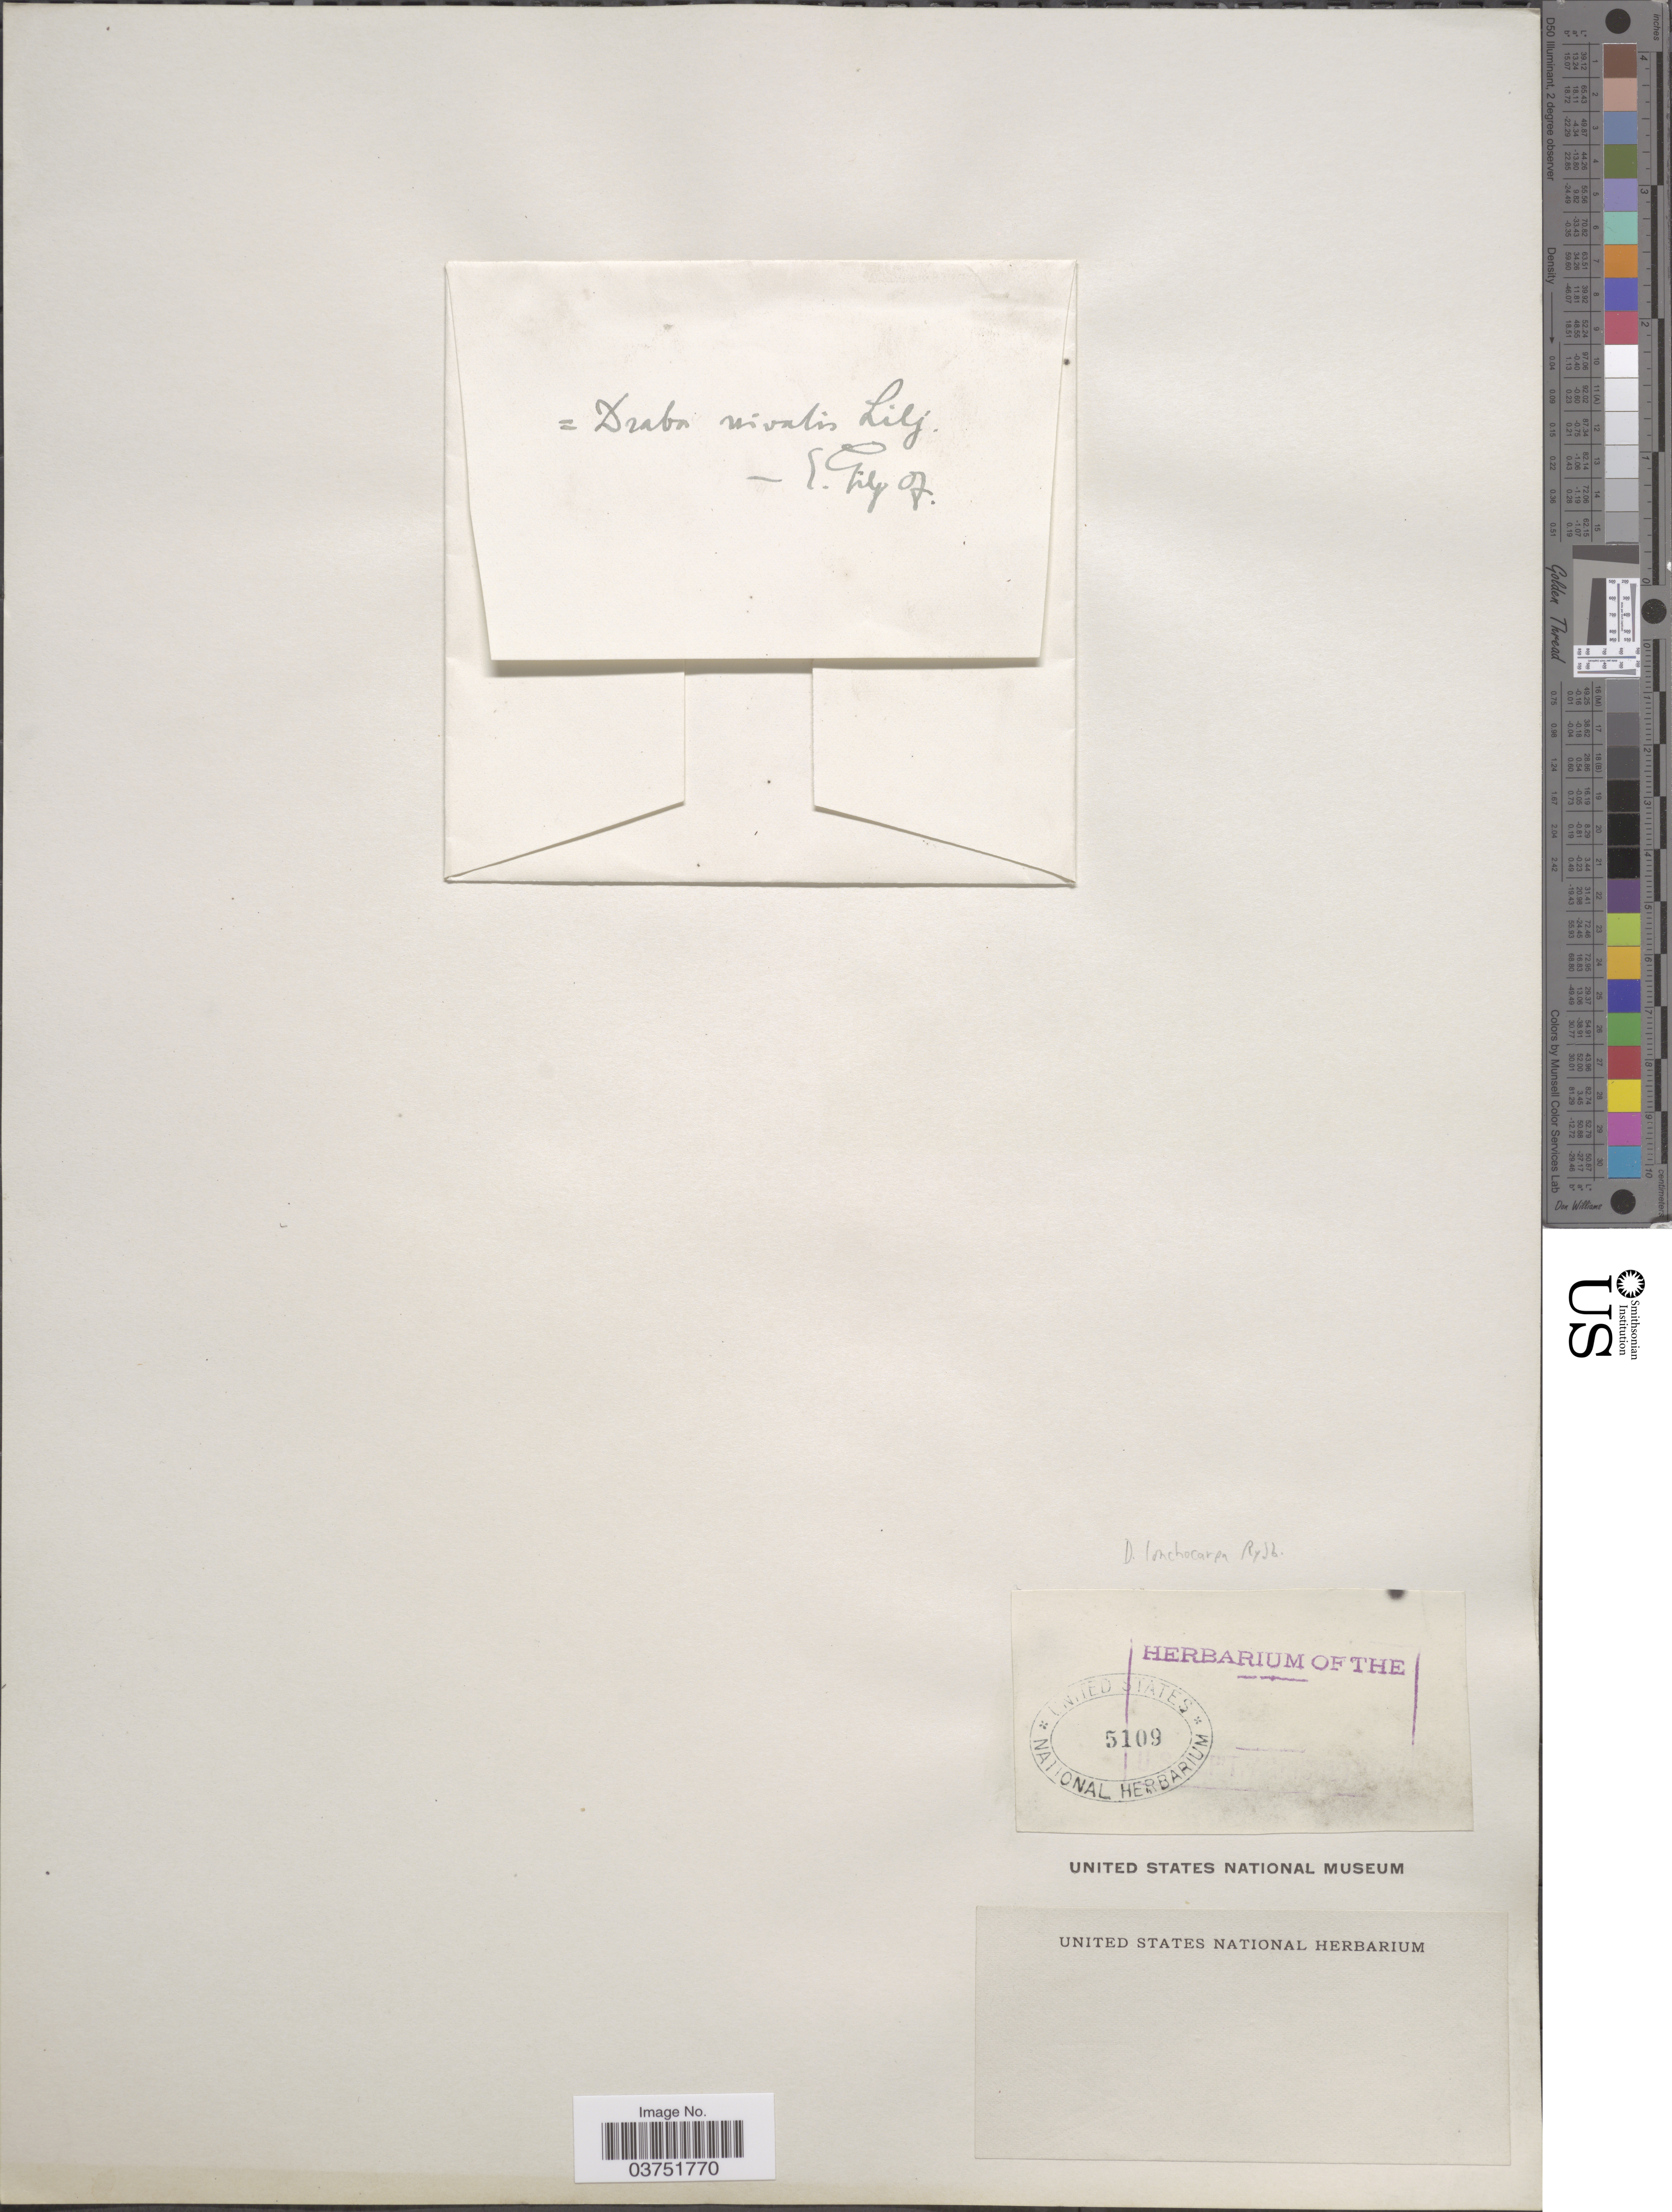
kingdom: Plantae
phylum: Tracheophyta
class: Magnoliopsida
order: Brassicales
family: Brassicaceae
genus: Draba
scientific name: Draba lonchocarpa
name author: Rydb.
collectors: ex herb. United States National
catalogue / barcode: US 5109